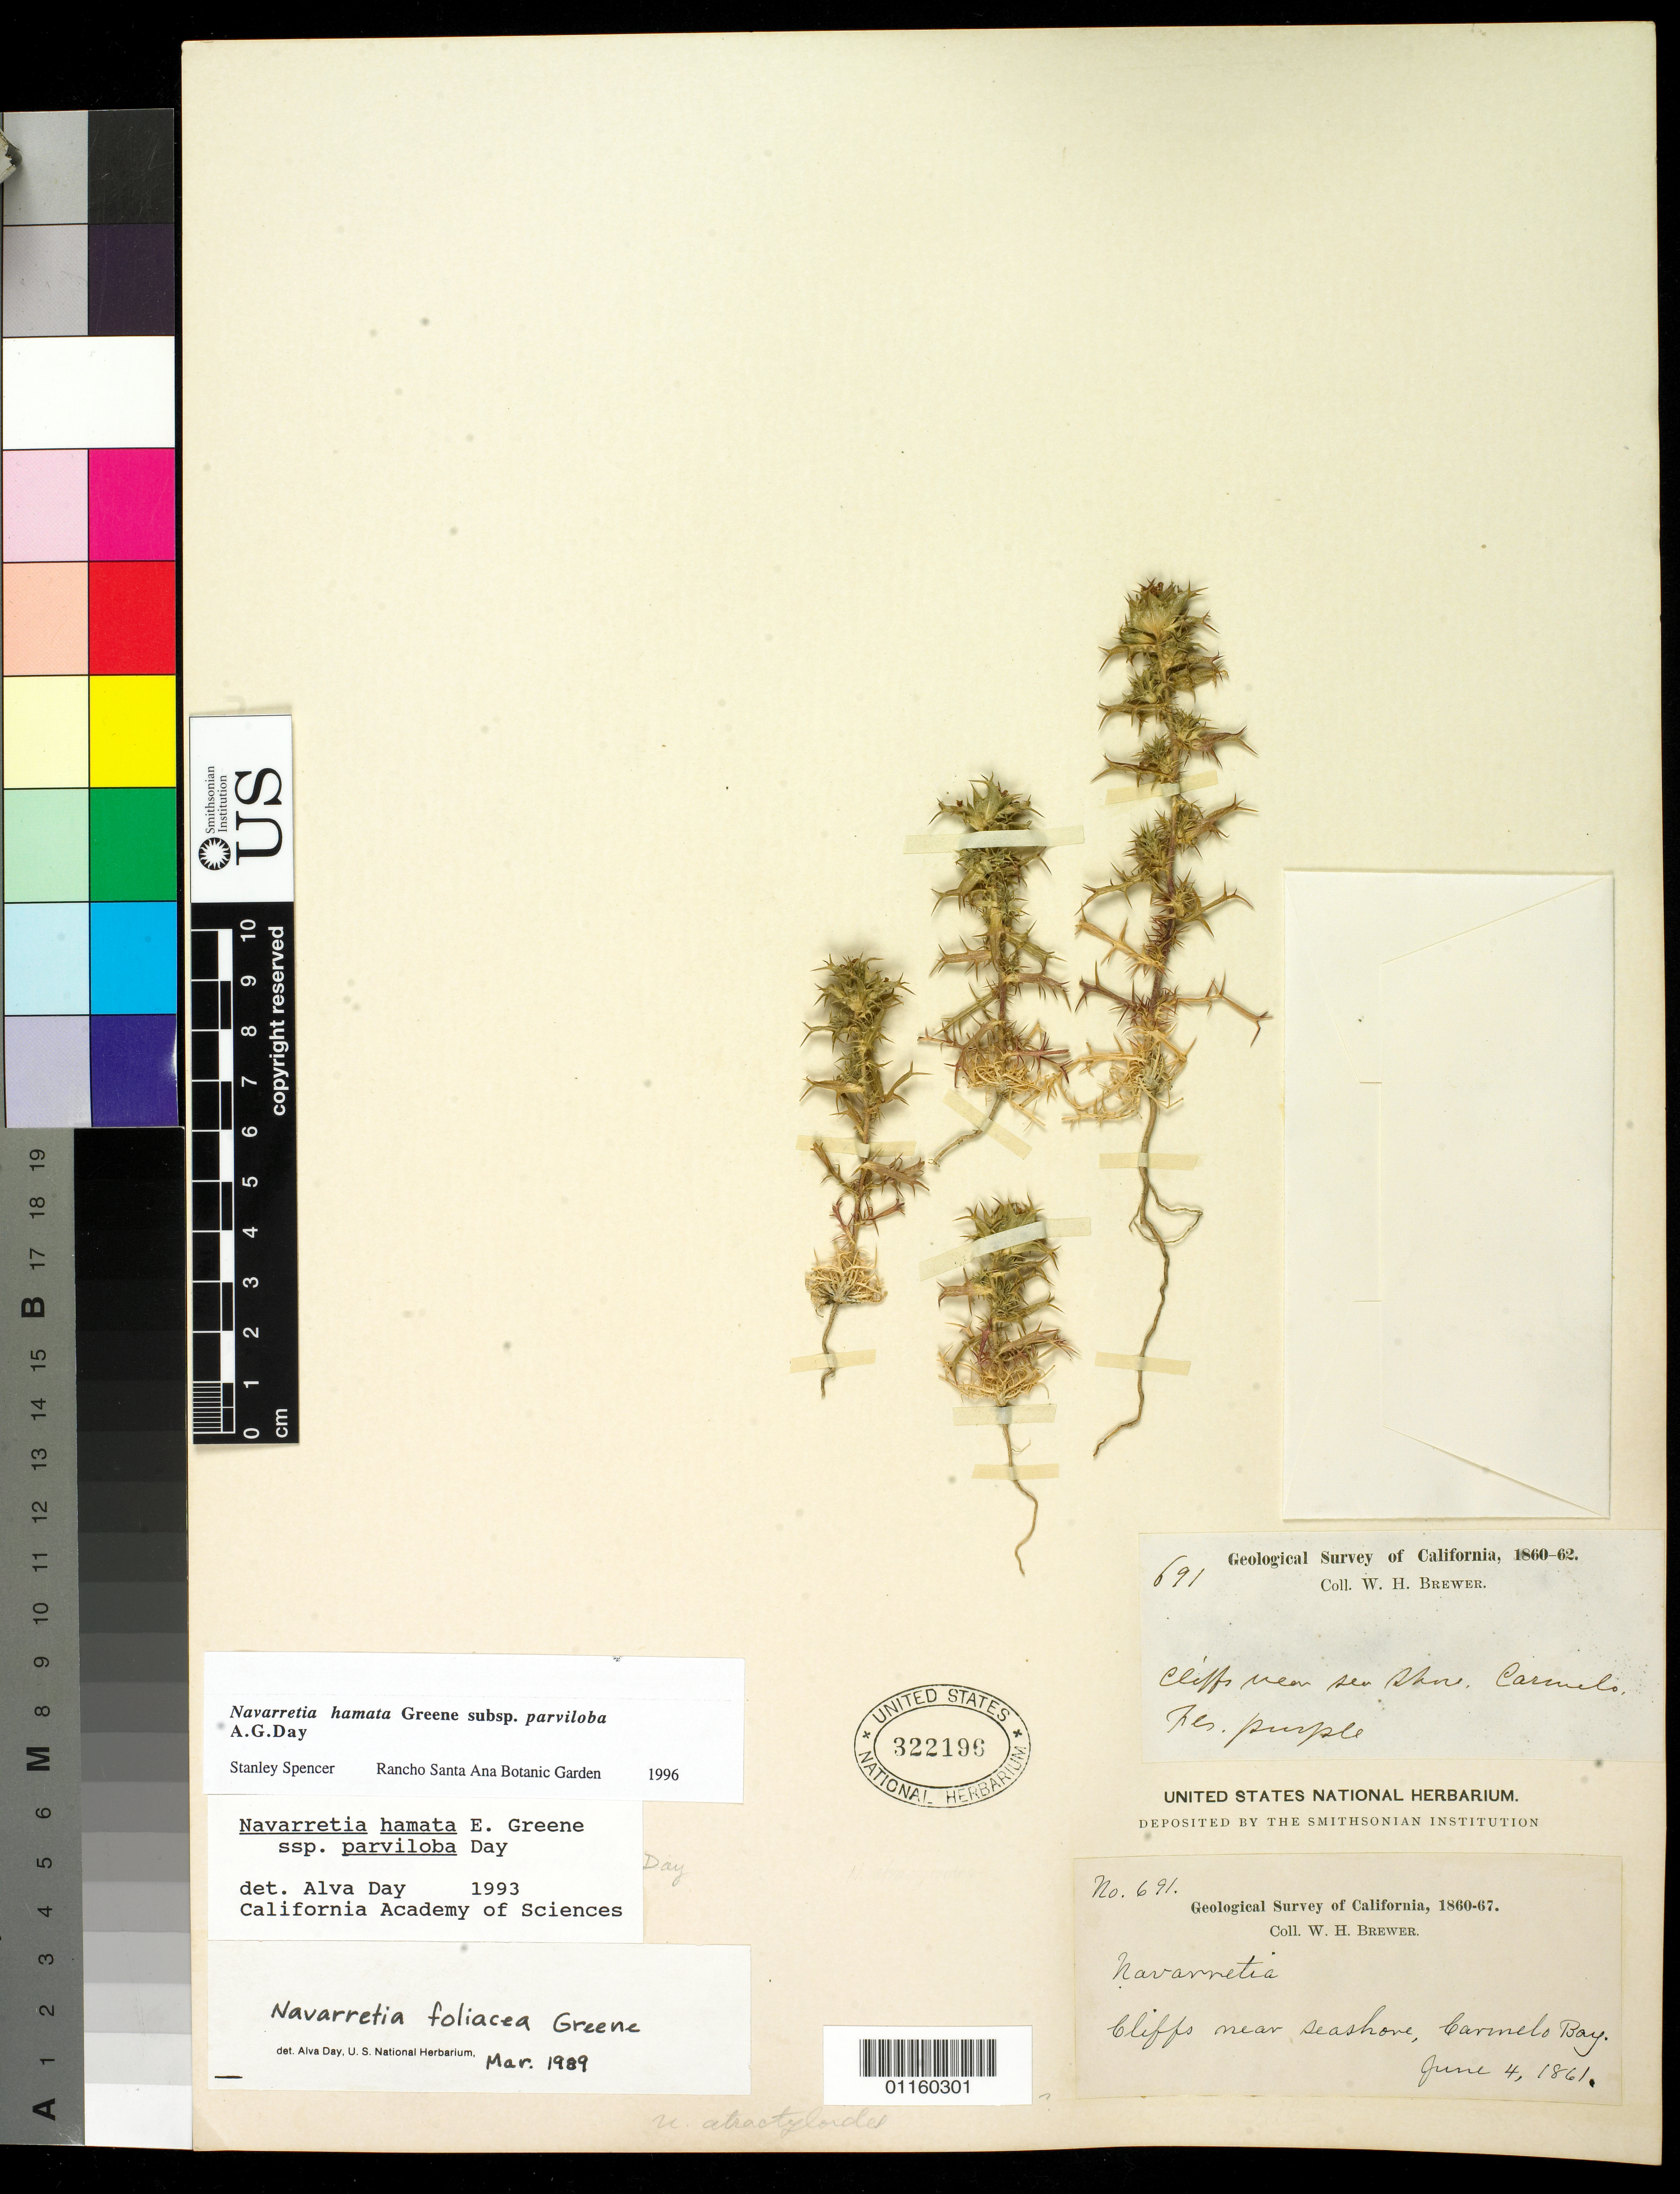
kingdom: Plantae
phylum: Tracheophyta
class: Magnoliopsida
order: Ericales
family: Polemoniaceae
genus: Navarretia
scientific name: Navarretia hamata subsp. parviloba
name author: A.G. Day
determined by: Spencer, S. C.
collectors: W. H. Brewer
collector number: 691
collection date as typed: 4 Jun 1861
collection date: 1861-06-04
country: United States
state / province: California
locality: Cliffs near seashore, Carmelo Bay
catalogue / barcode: US 322196